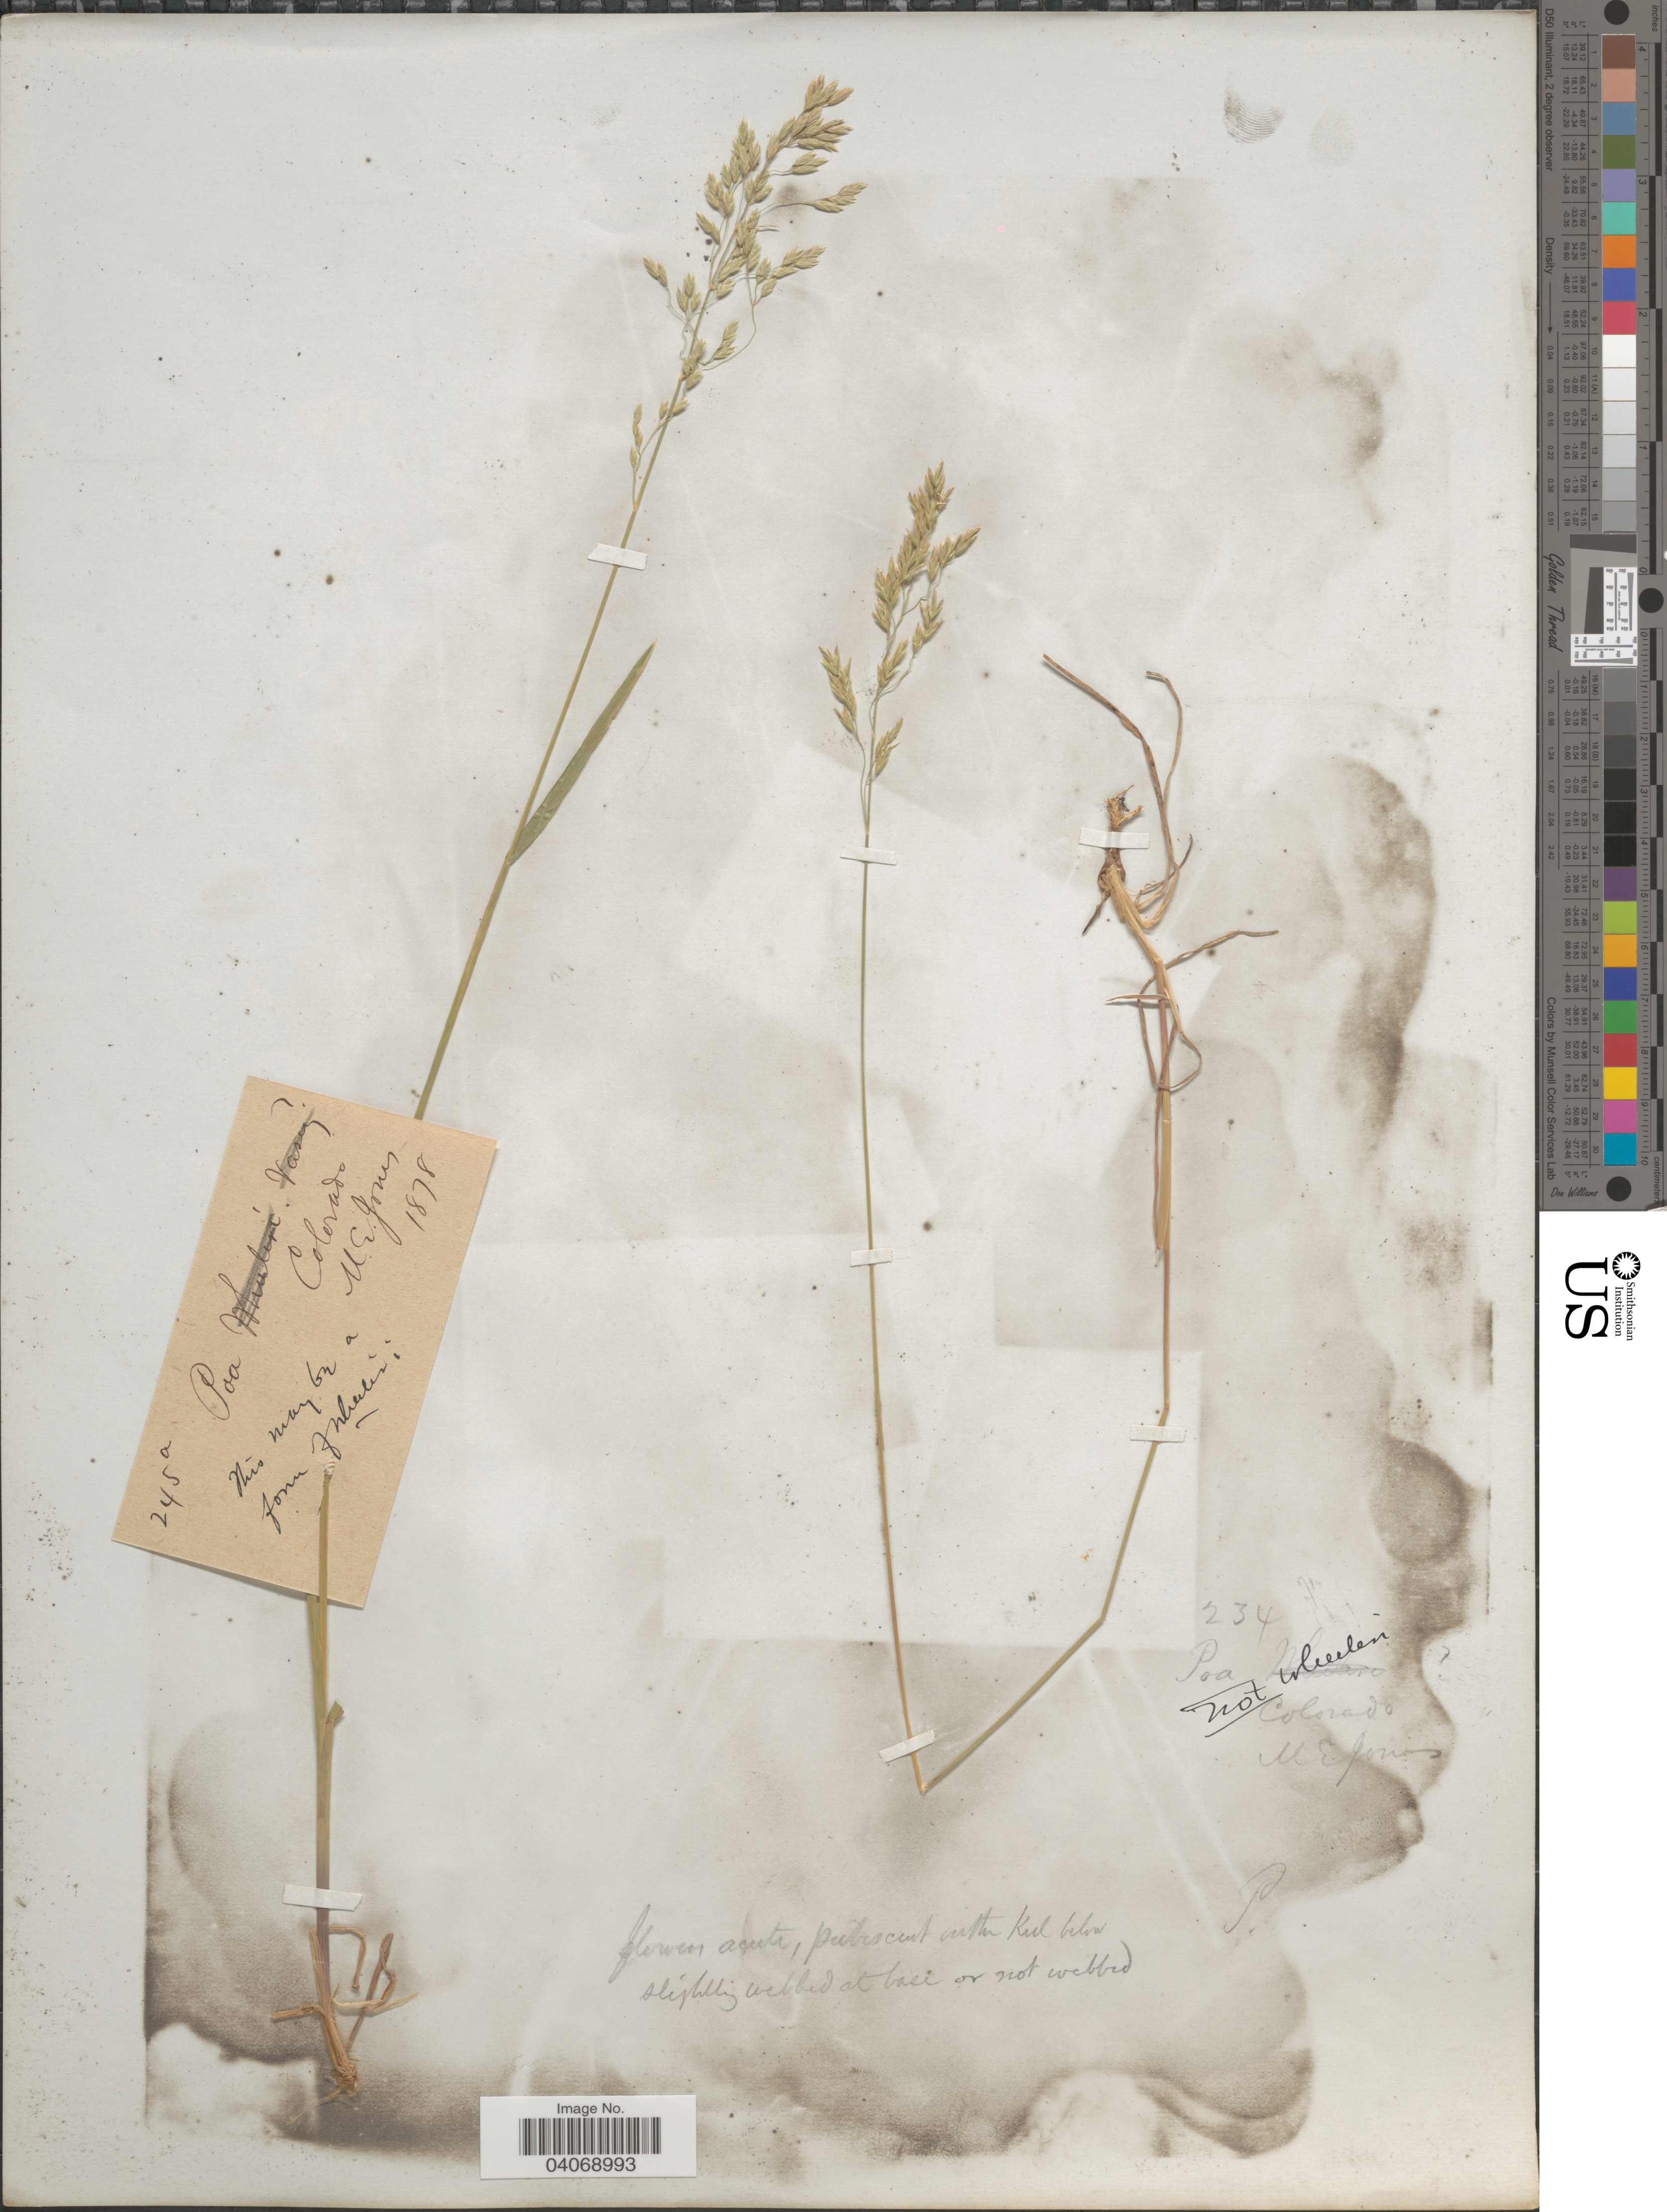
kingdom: Plantae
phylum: Tracheophyta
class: Liliopsida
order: Poales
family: Poaceae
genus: Poa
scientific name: Poa wheeleri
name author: Vasey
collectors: M. E. Jones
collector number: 245a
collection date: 1878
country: United States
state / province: Colorado